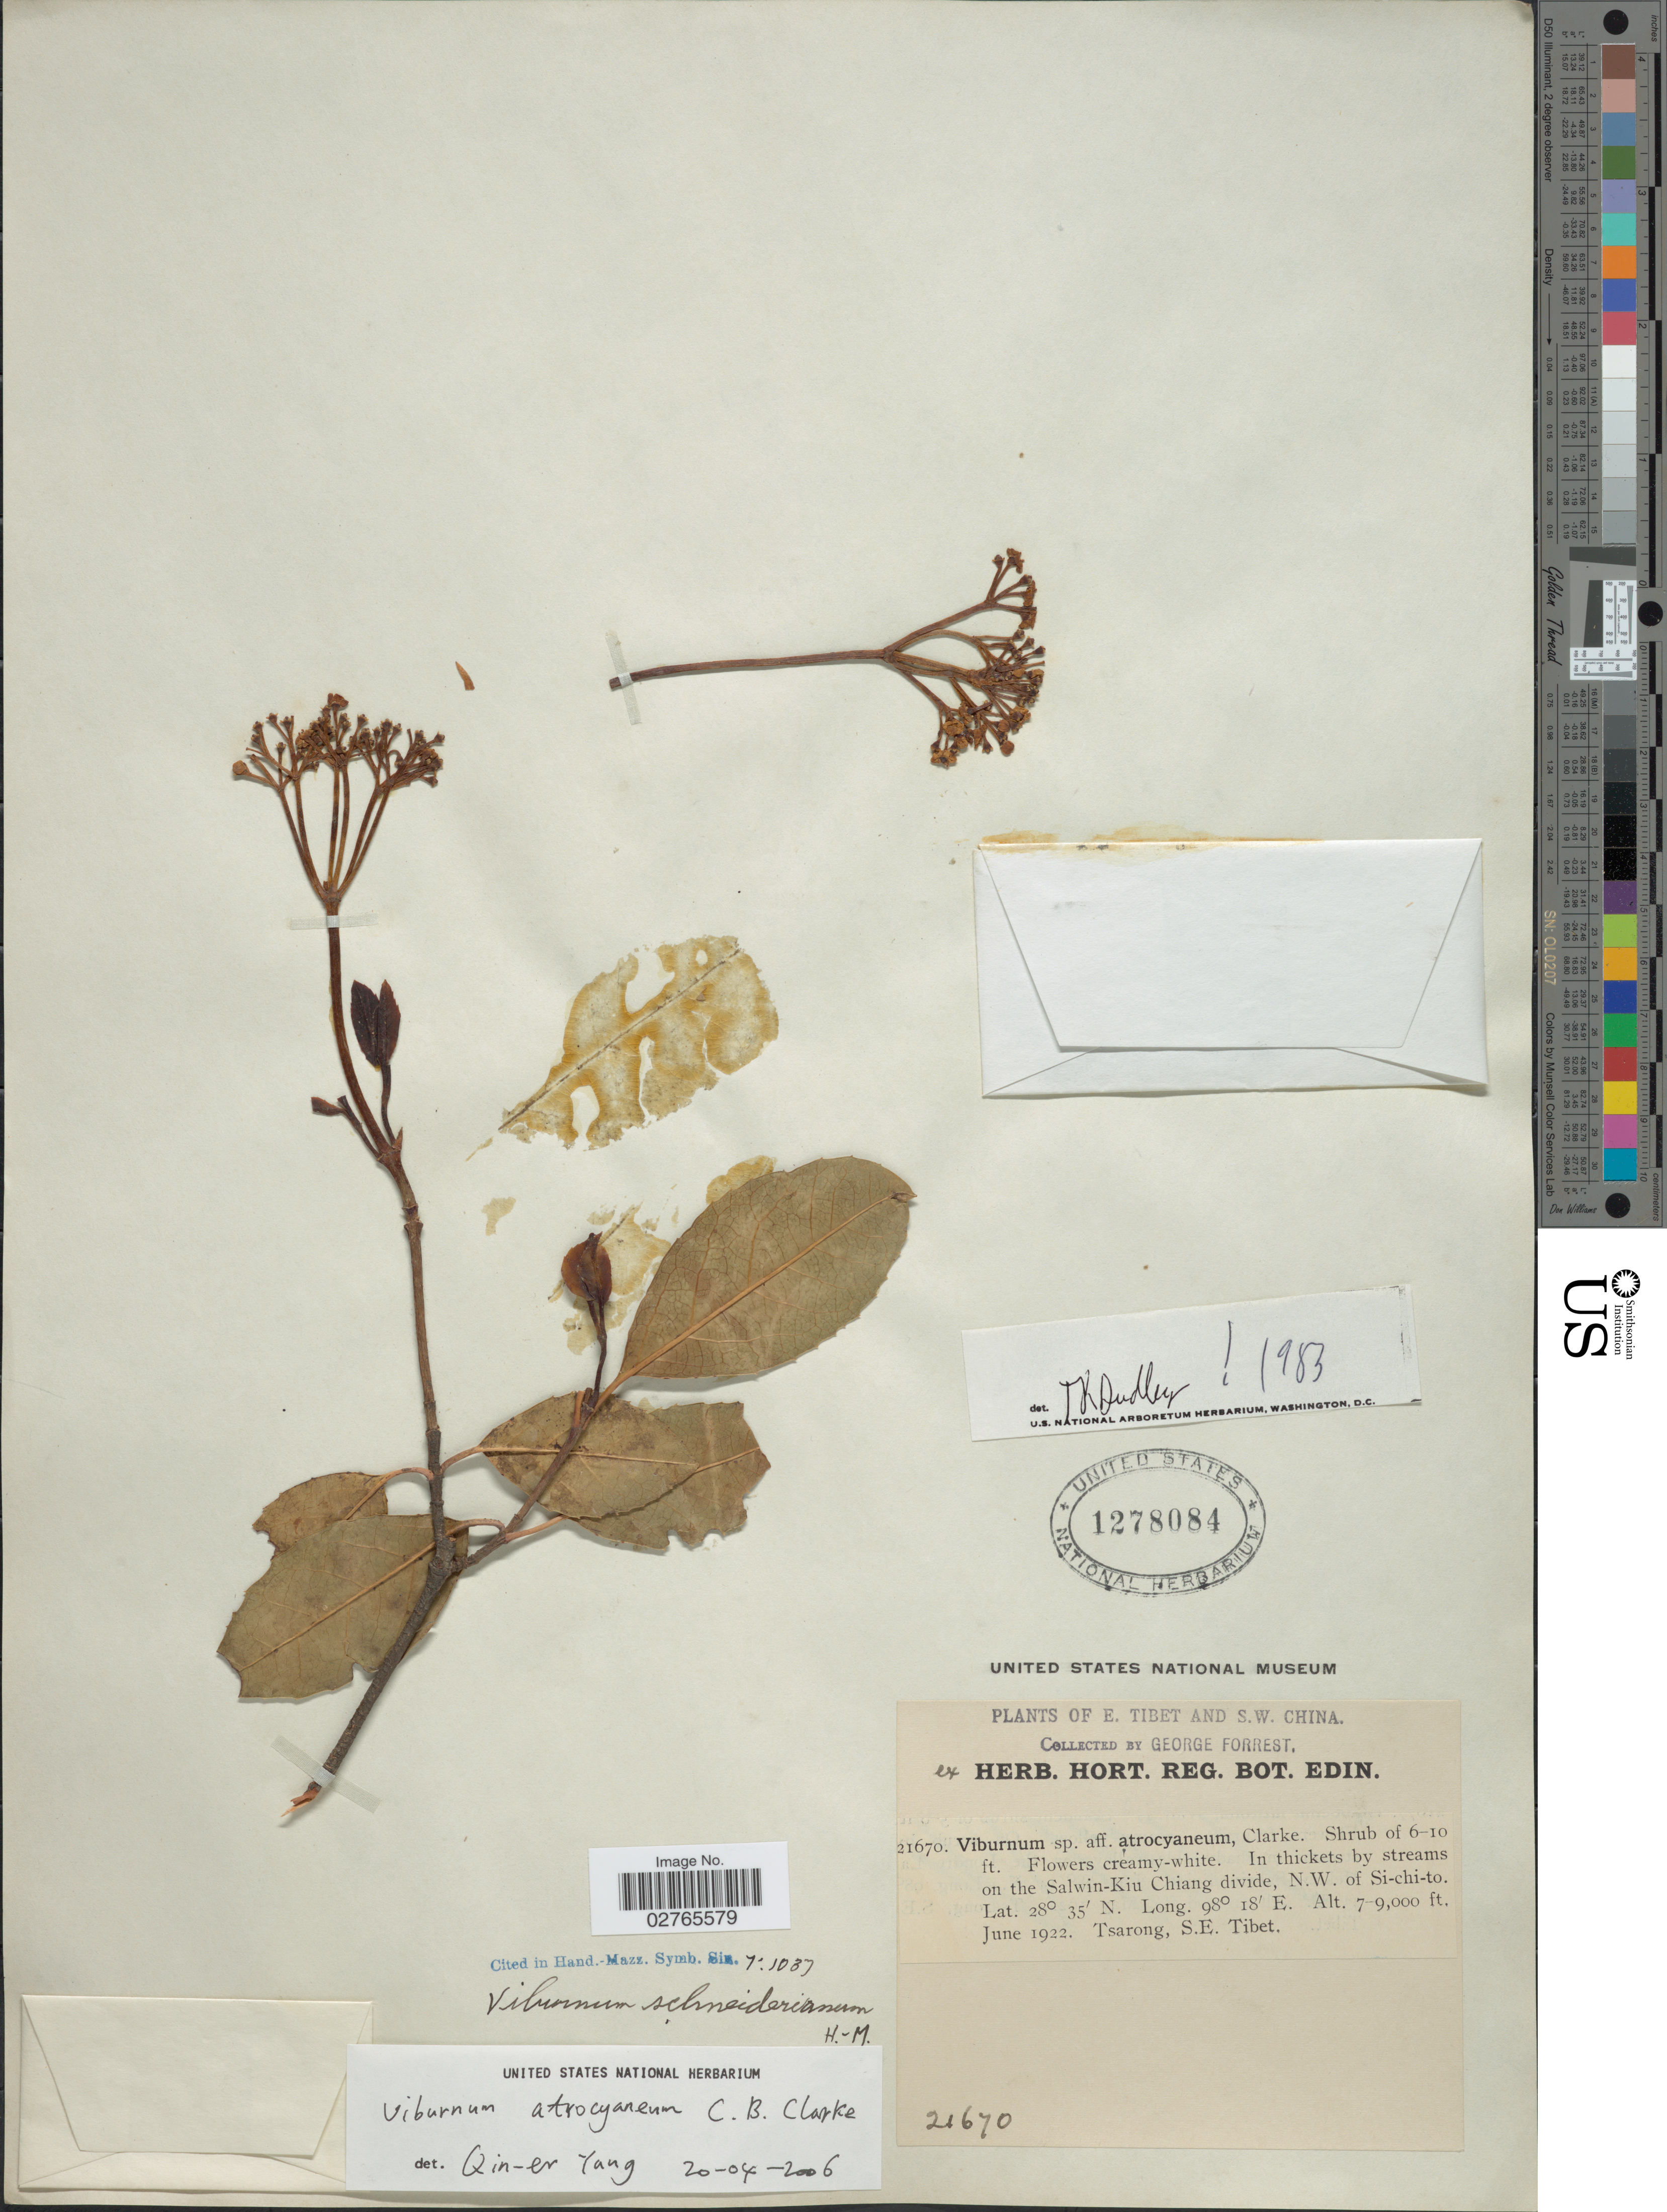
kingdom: Plantae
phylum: Tracheophyta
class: Magnoliopsida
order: Dipsacales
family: Viburnaceae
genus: Viburnum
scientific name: Viburnum atrocyaneum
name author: C.B. Clarke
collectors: G. Forrest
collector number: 21670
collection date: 1922-06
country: China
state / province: Xizang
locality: E. Tibet and S.W. China. In thickets by streams on the Salwin-Kiu Chiang divide, N.W. of Si-chi-to. Tsarong, S.E. Tibet.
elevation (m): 2134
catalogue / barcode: US 1278084